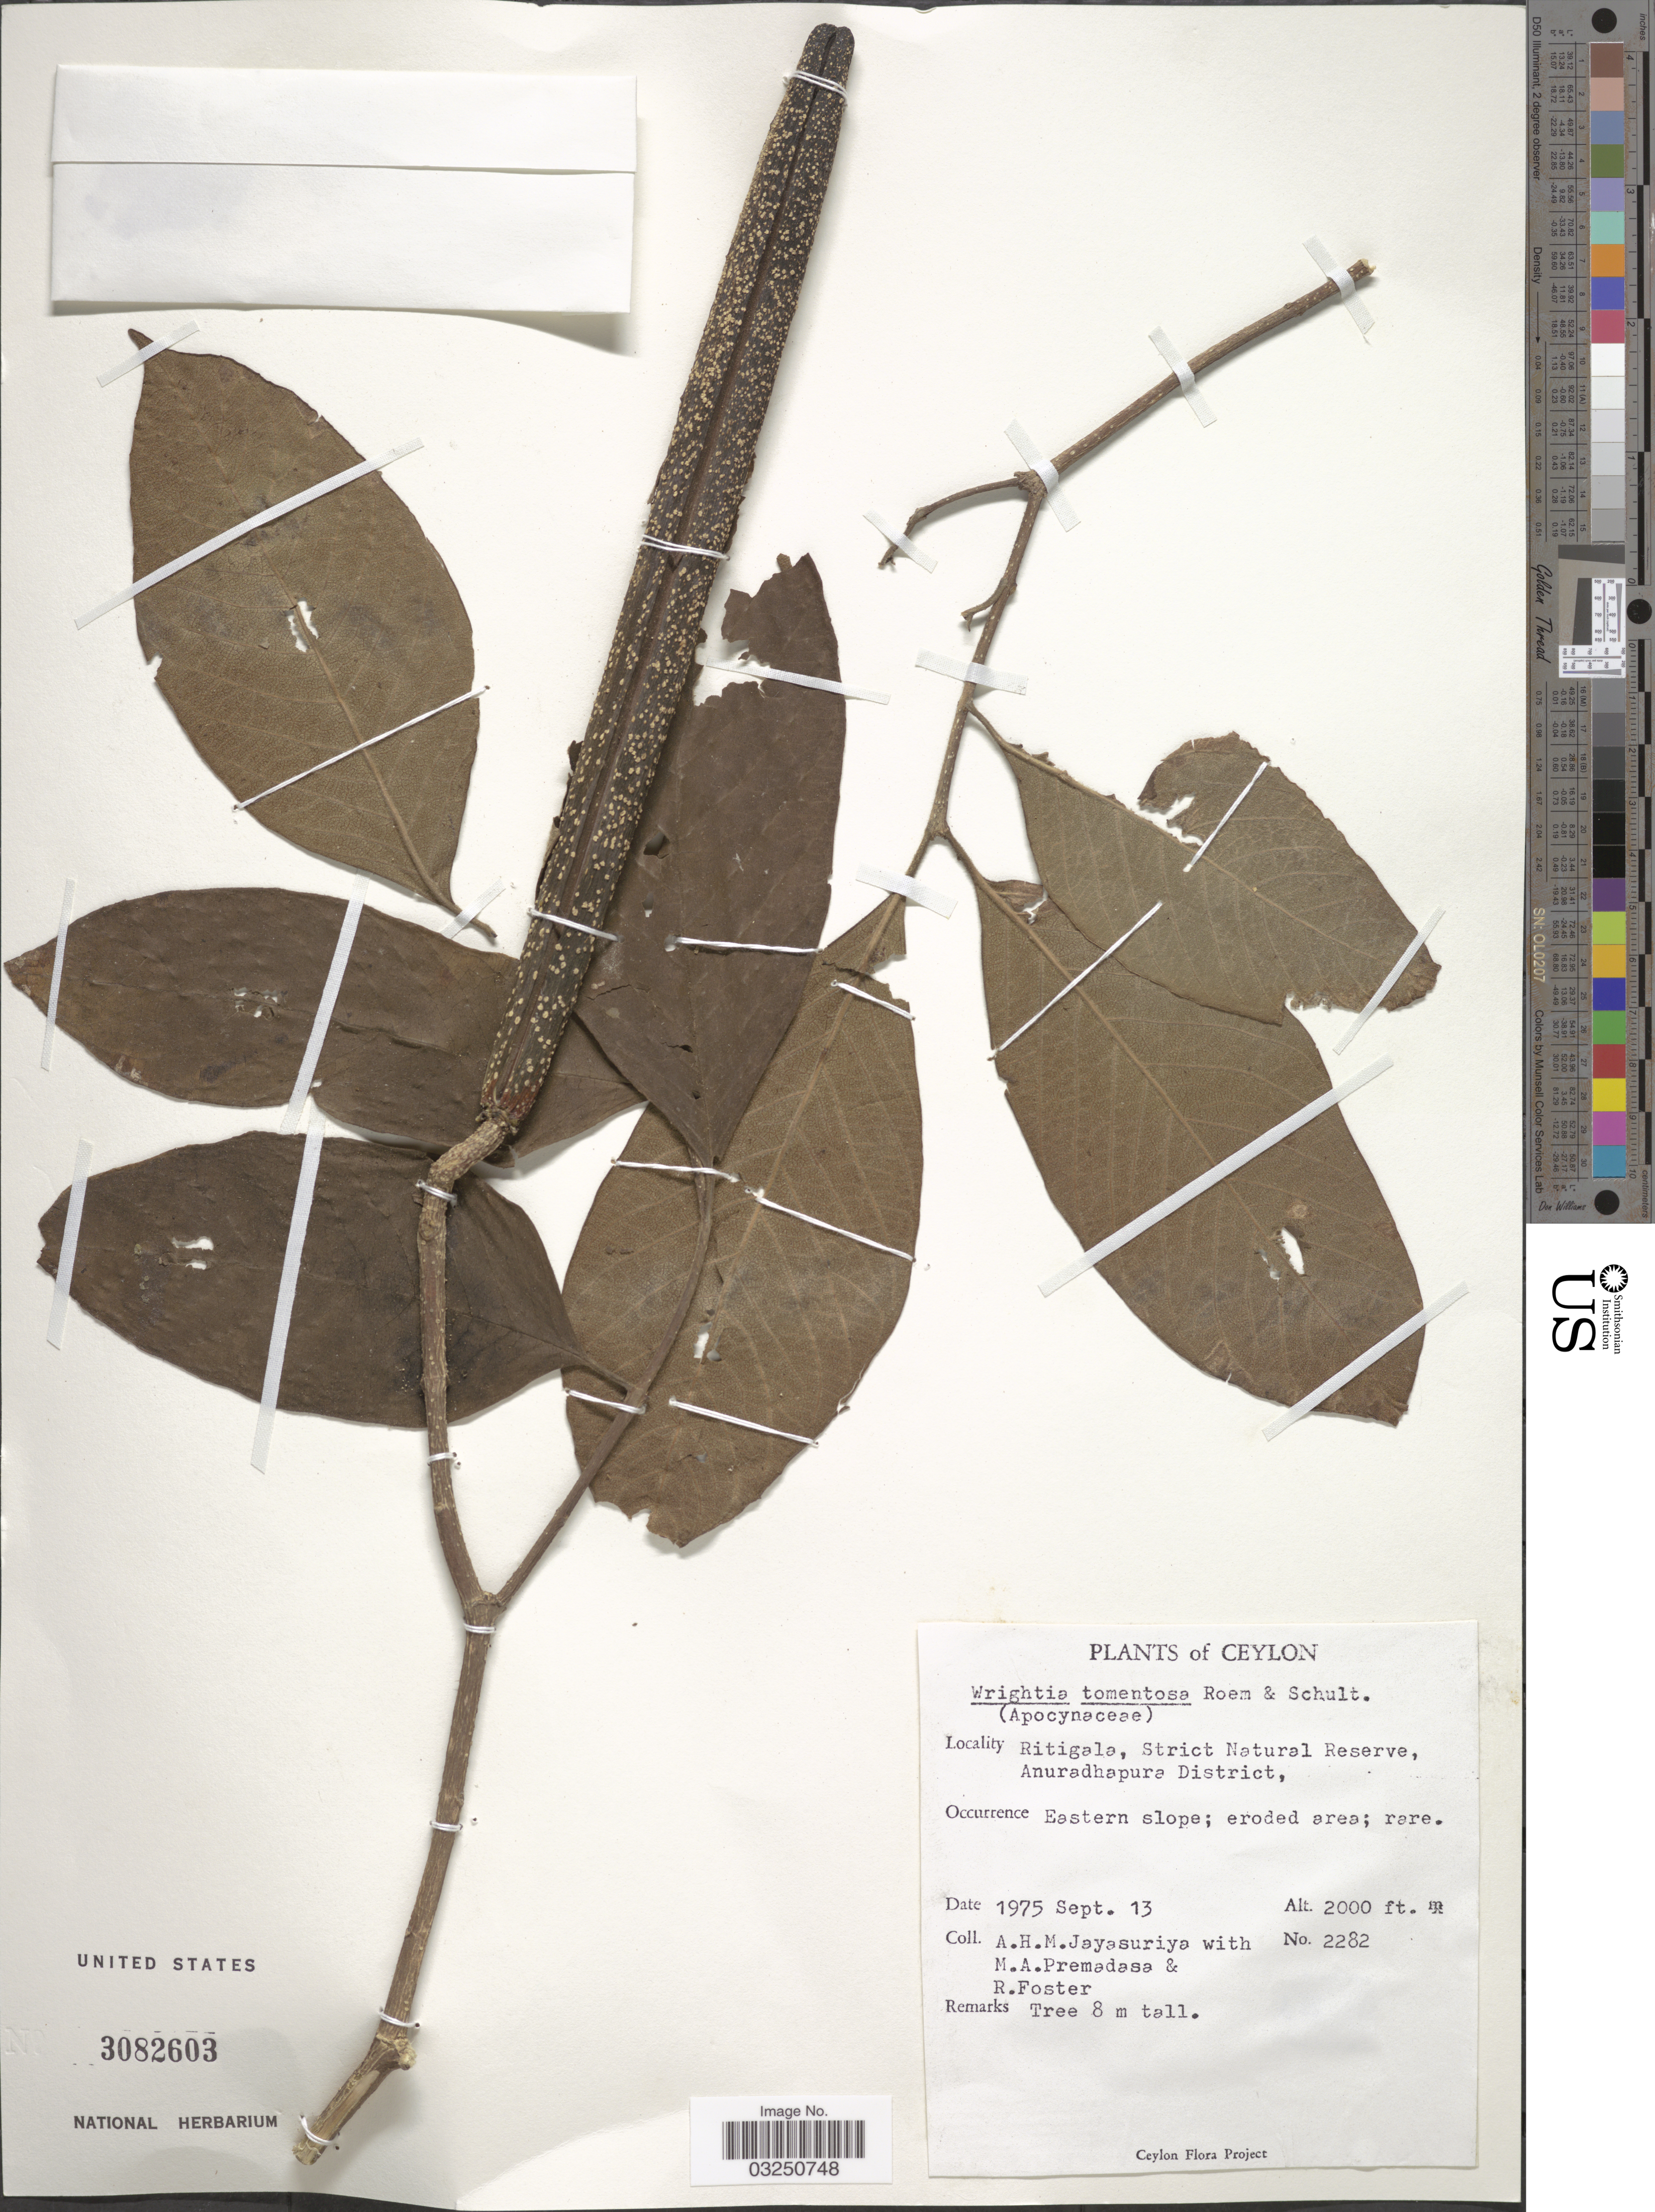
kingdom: Plantae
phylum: Tracheophyta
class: Magnoliopsida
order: Gentianales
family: Apocynaceae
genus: Wrightia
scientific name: Wrightia tomentosa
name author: Roem. & Schult.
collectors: A. H. Jayasuriya, M. Premadasa & R. Foster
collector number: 2282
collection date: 1975-09-13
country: Sri Lanka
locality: Ceylon. Ritigala, Strict Natural Reserve, Anuradhapura District. Eastern slope.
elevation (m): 610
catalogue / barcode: US 3082603